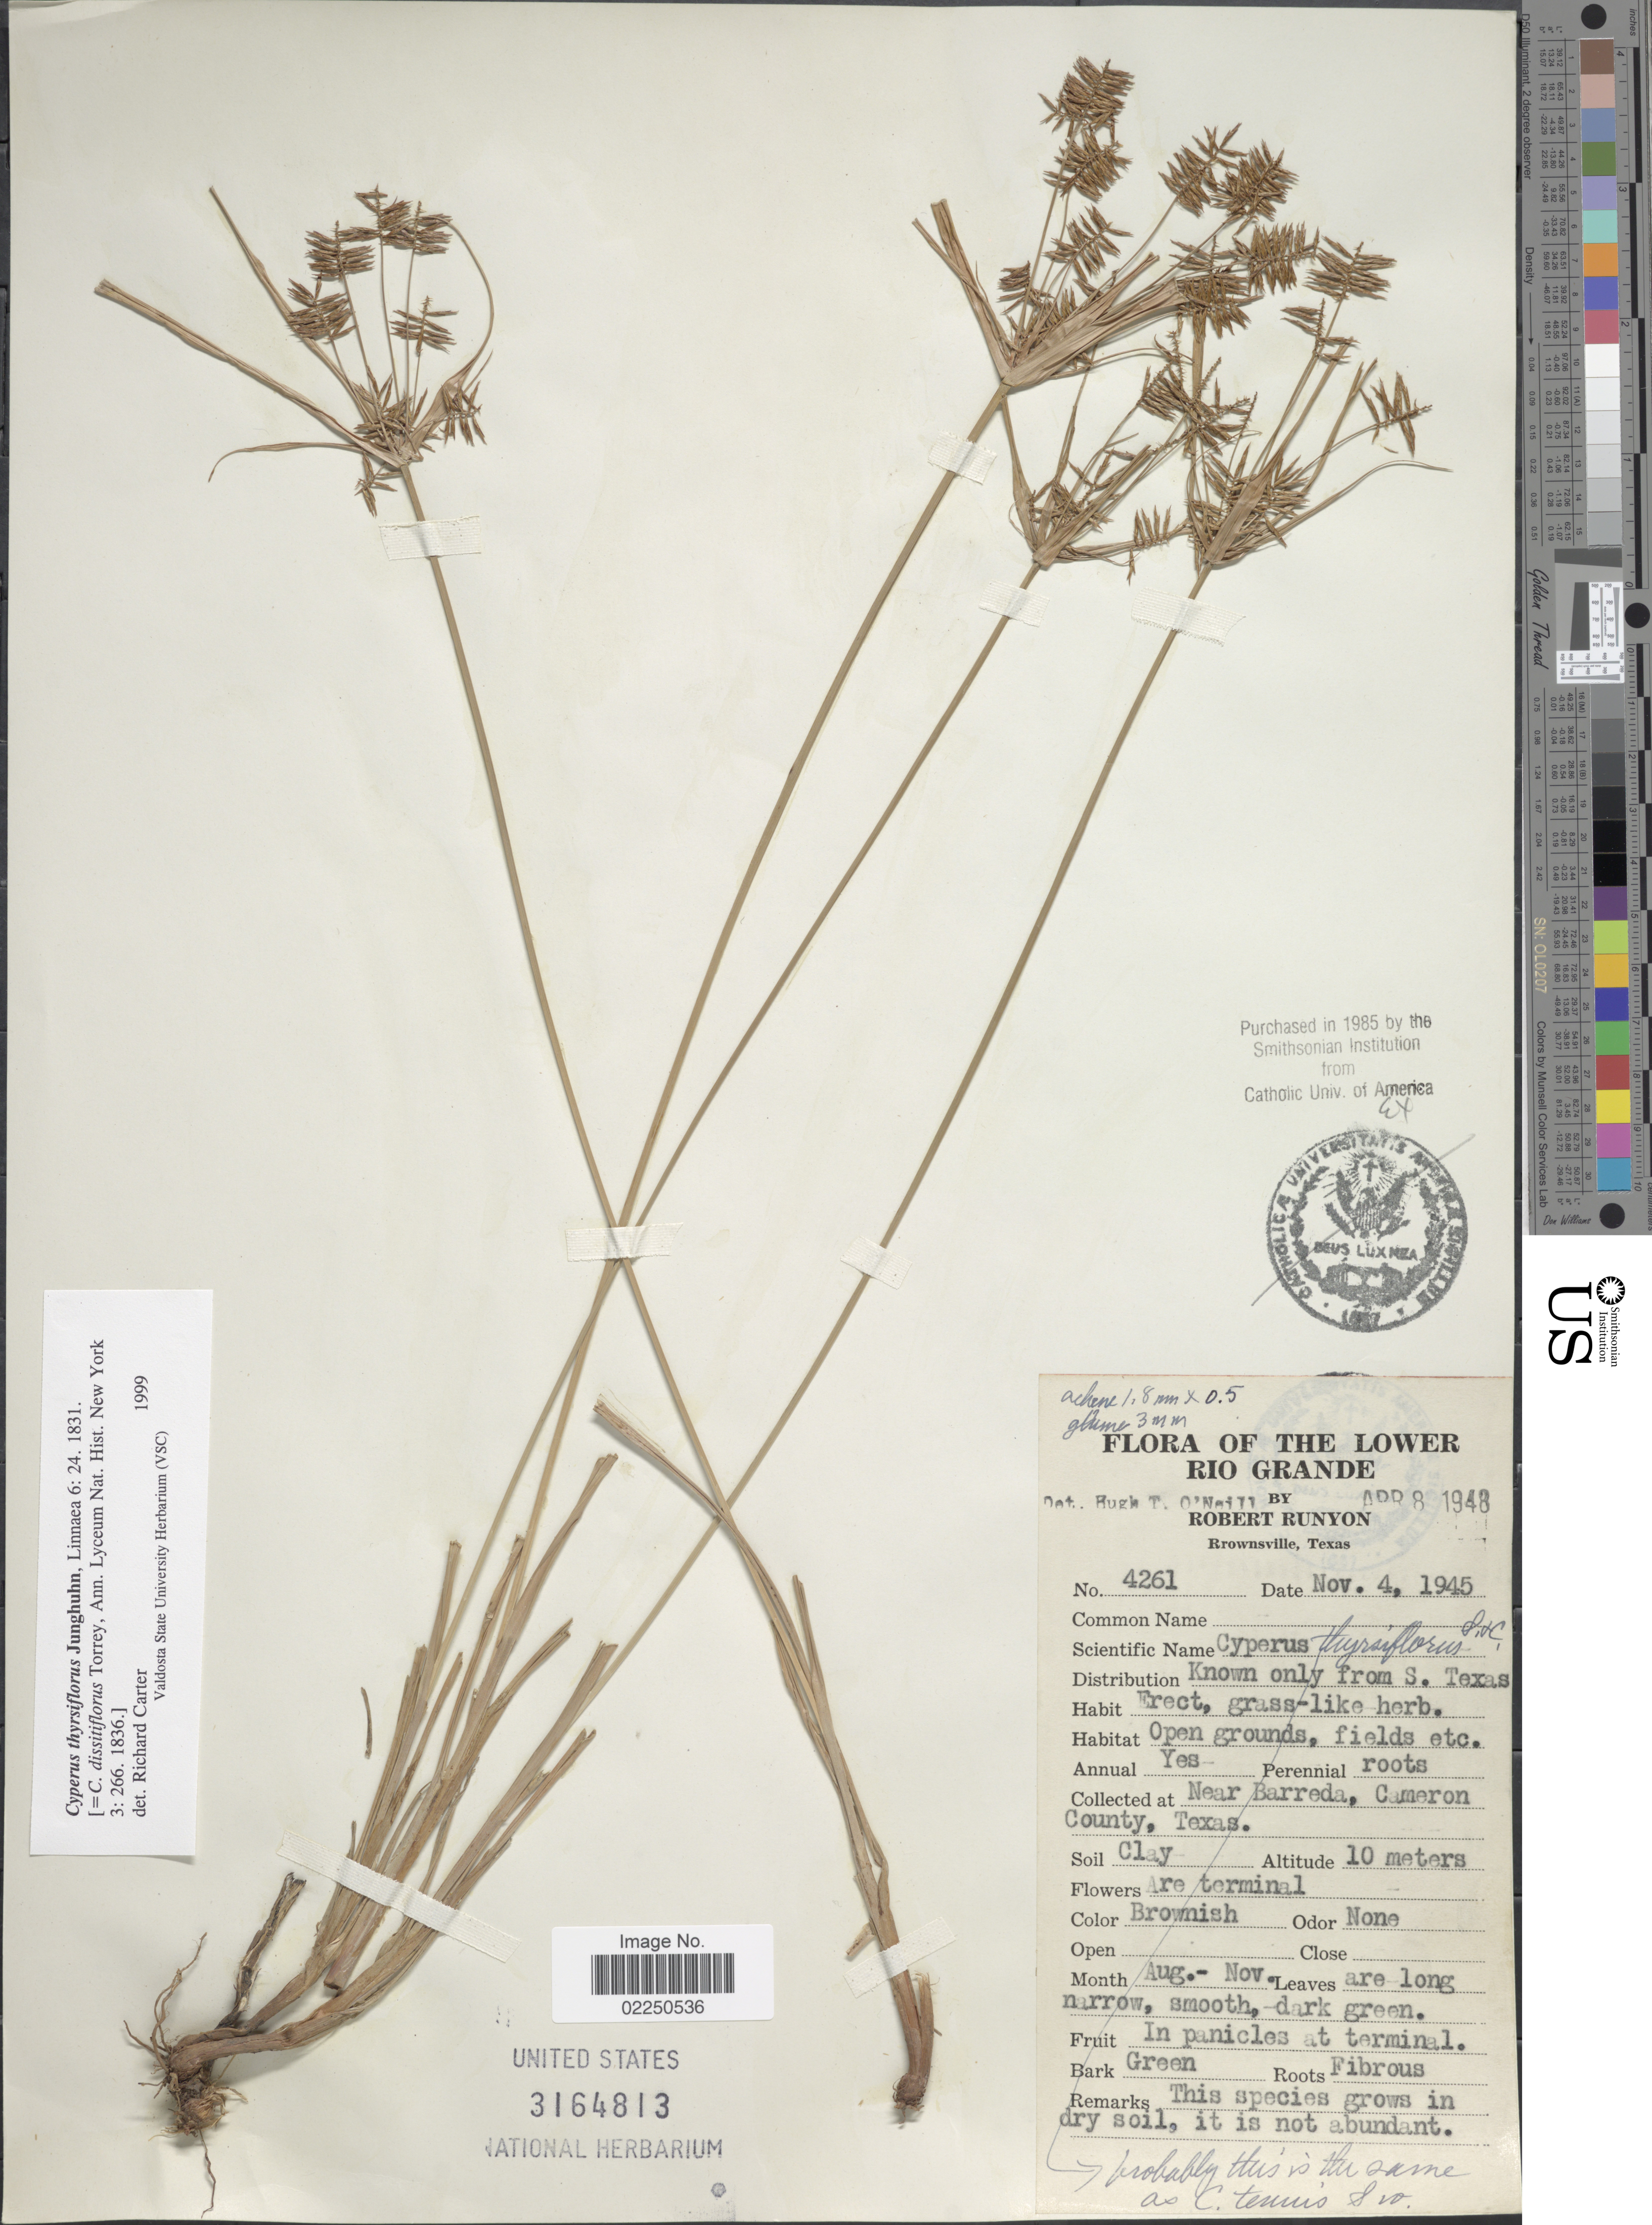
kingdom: Plantae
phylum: Tracheophyta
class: Liliopsida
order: Poales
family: Cyperaceae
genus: Cyperus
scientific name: Cyperus thyrsiflorus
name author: Jungh.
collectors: R. Runyon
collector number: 4261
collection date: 1945-11-04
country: United States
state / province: Texas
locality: The Lower Rio Grande. Near Barreda, Cameron County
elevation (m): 10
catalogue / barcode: US 3164813